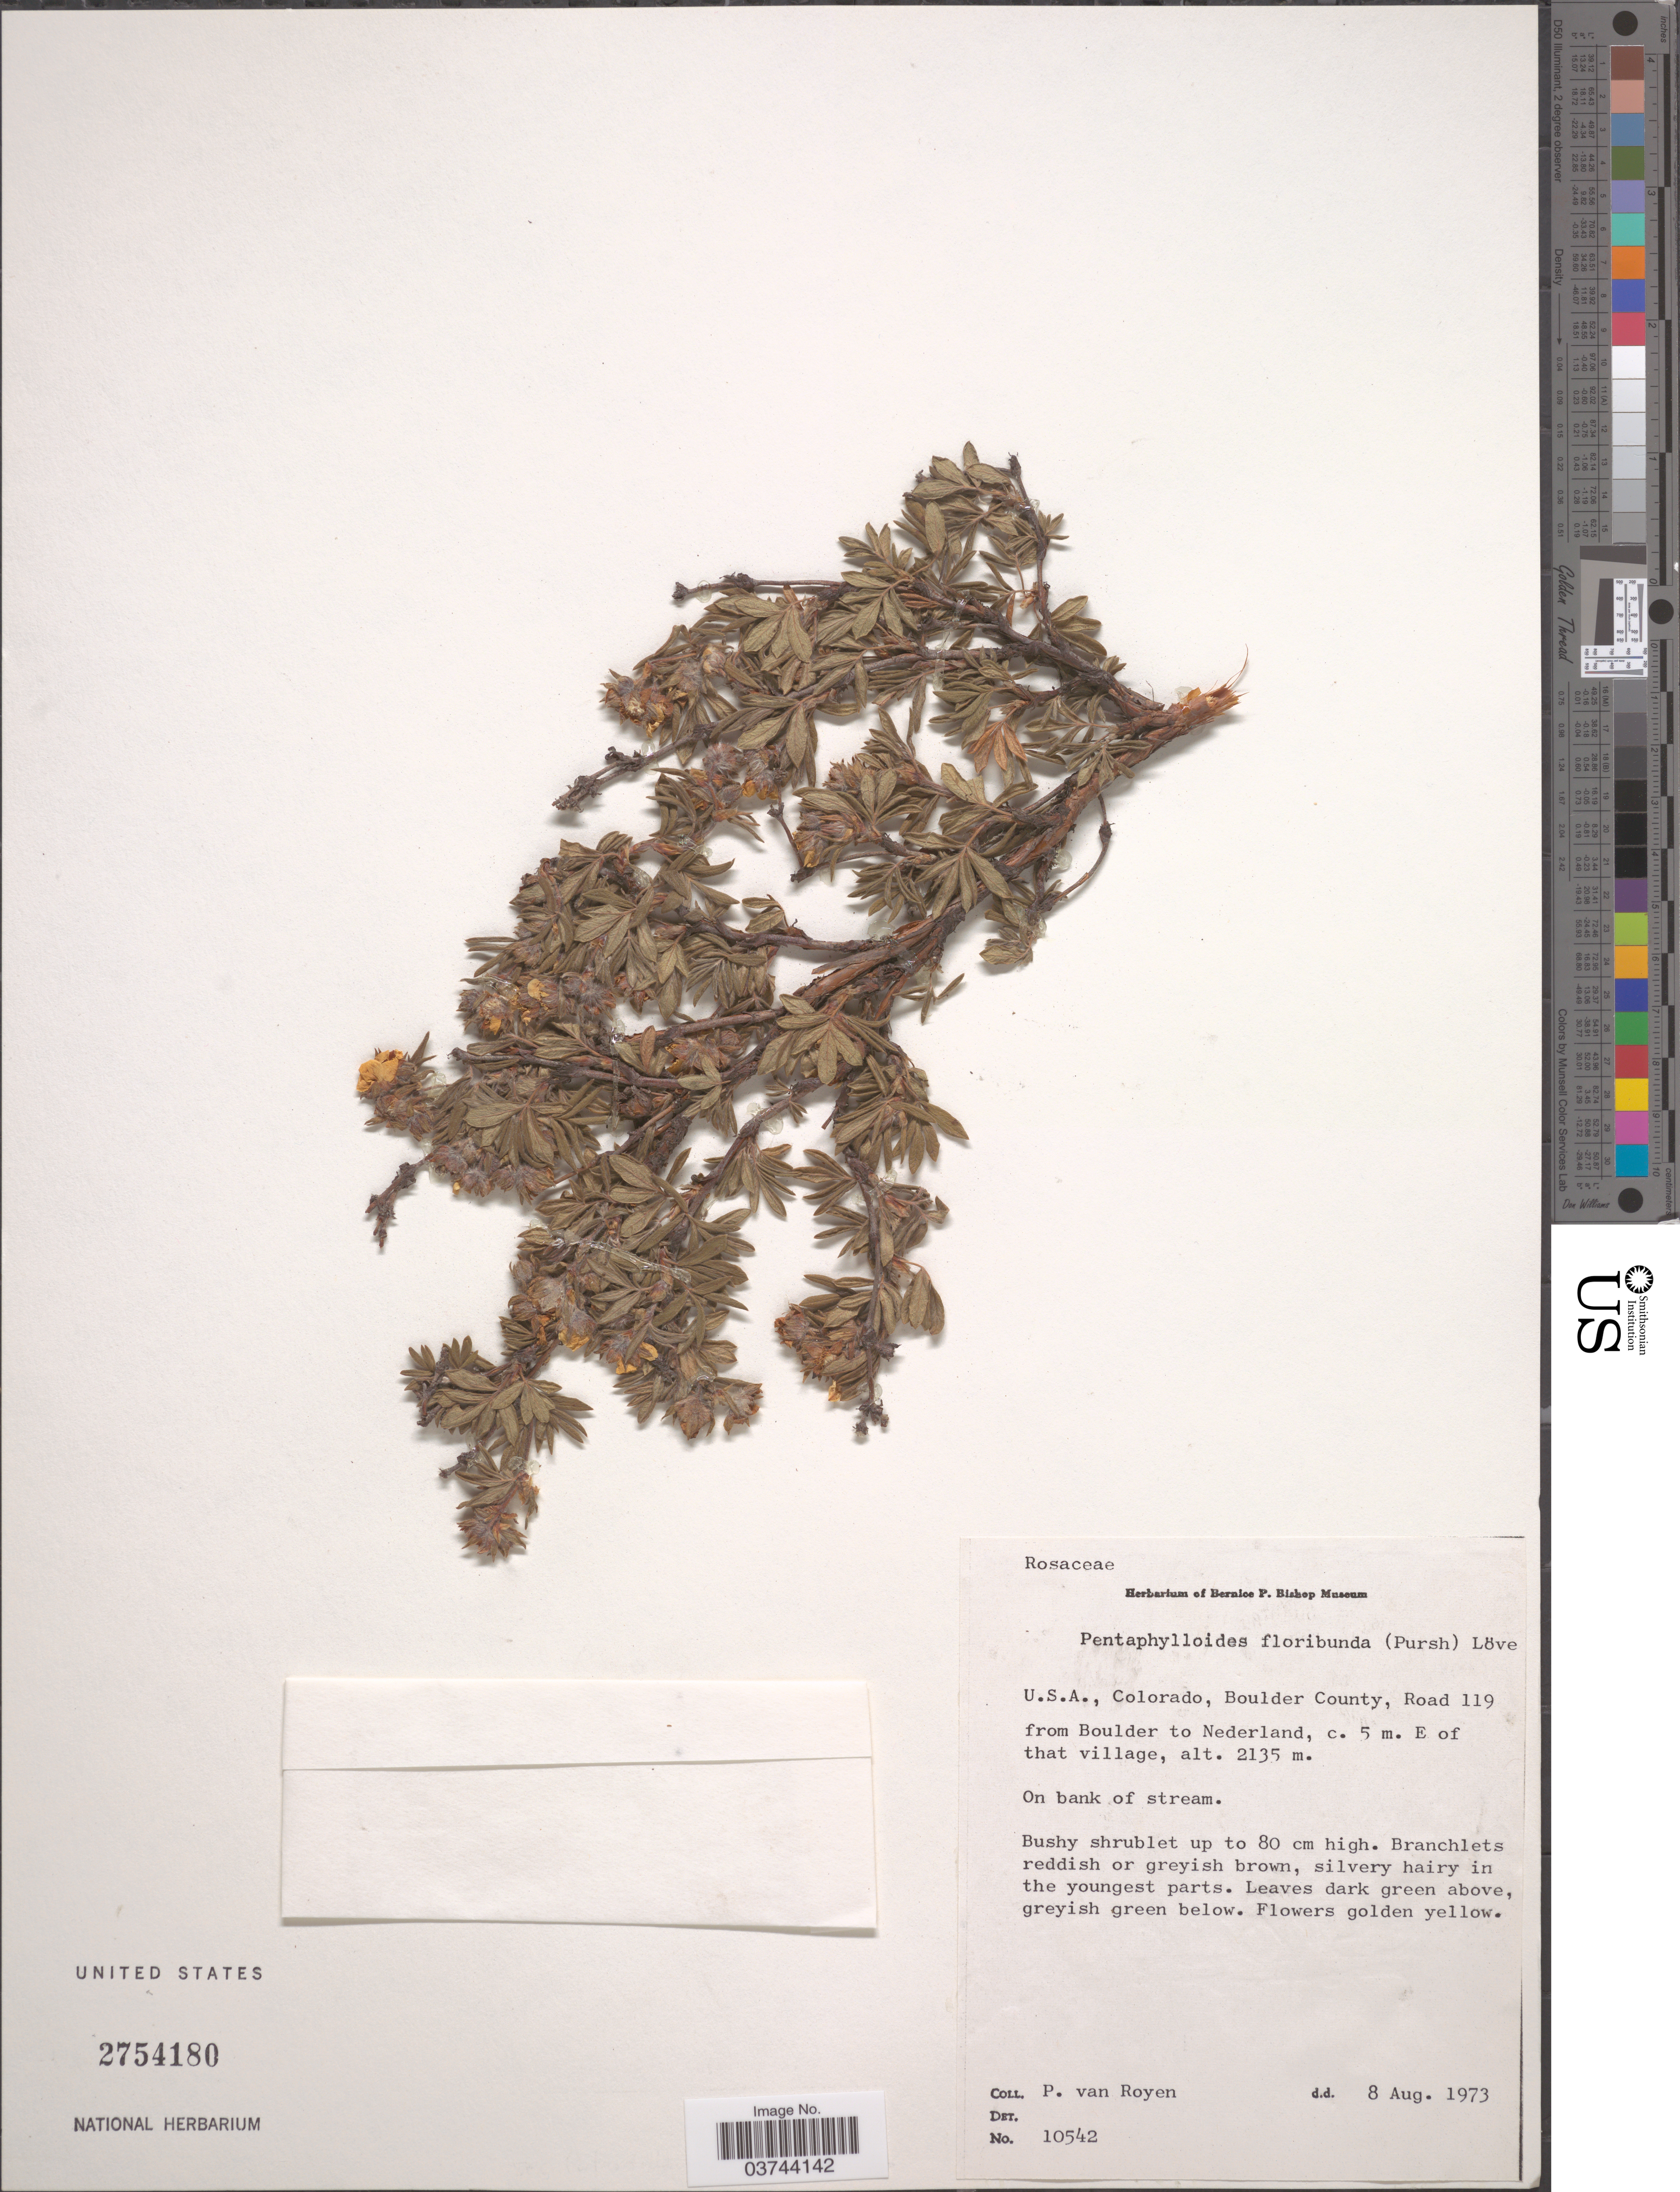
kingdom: Plantae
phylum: Tracheophyta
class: Magnoliopsida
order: Rosales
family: Rosaceae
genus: Dasiphora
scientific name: Dasiphora fruticosa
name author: (L.) Rydb.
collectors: P. van Royen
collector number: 10542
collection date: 1973-08-08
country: United States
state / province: Colorado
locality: Boulder County, Road 119 from Boulder to Nederland, c. 5 m. E of that village. On bank of stream.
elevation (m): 2135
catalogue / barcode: US 2754180